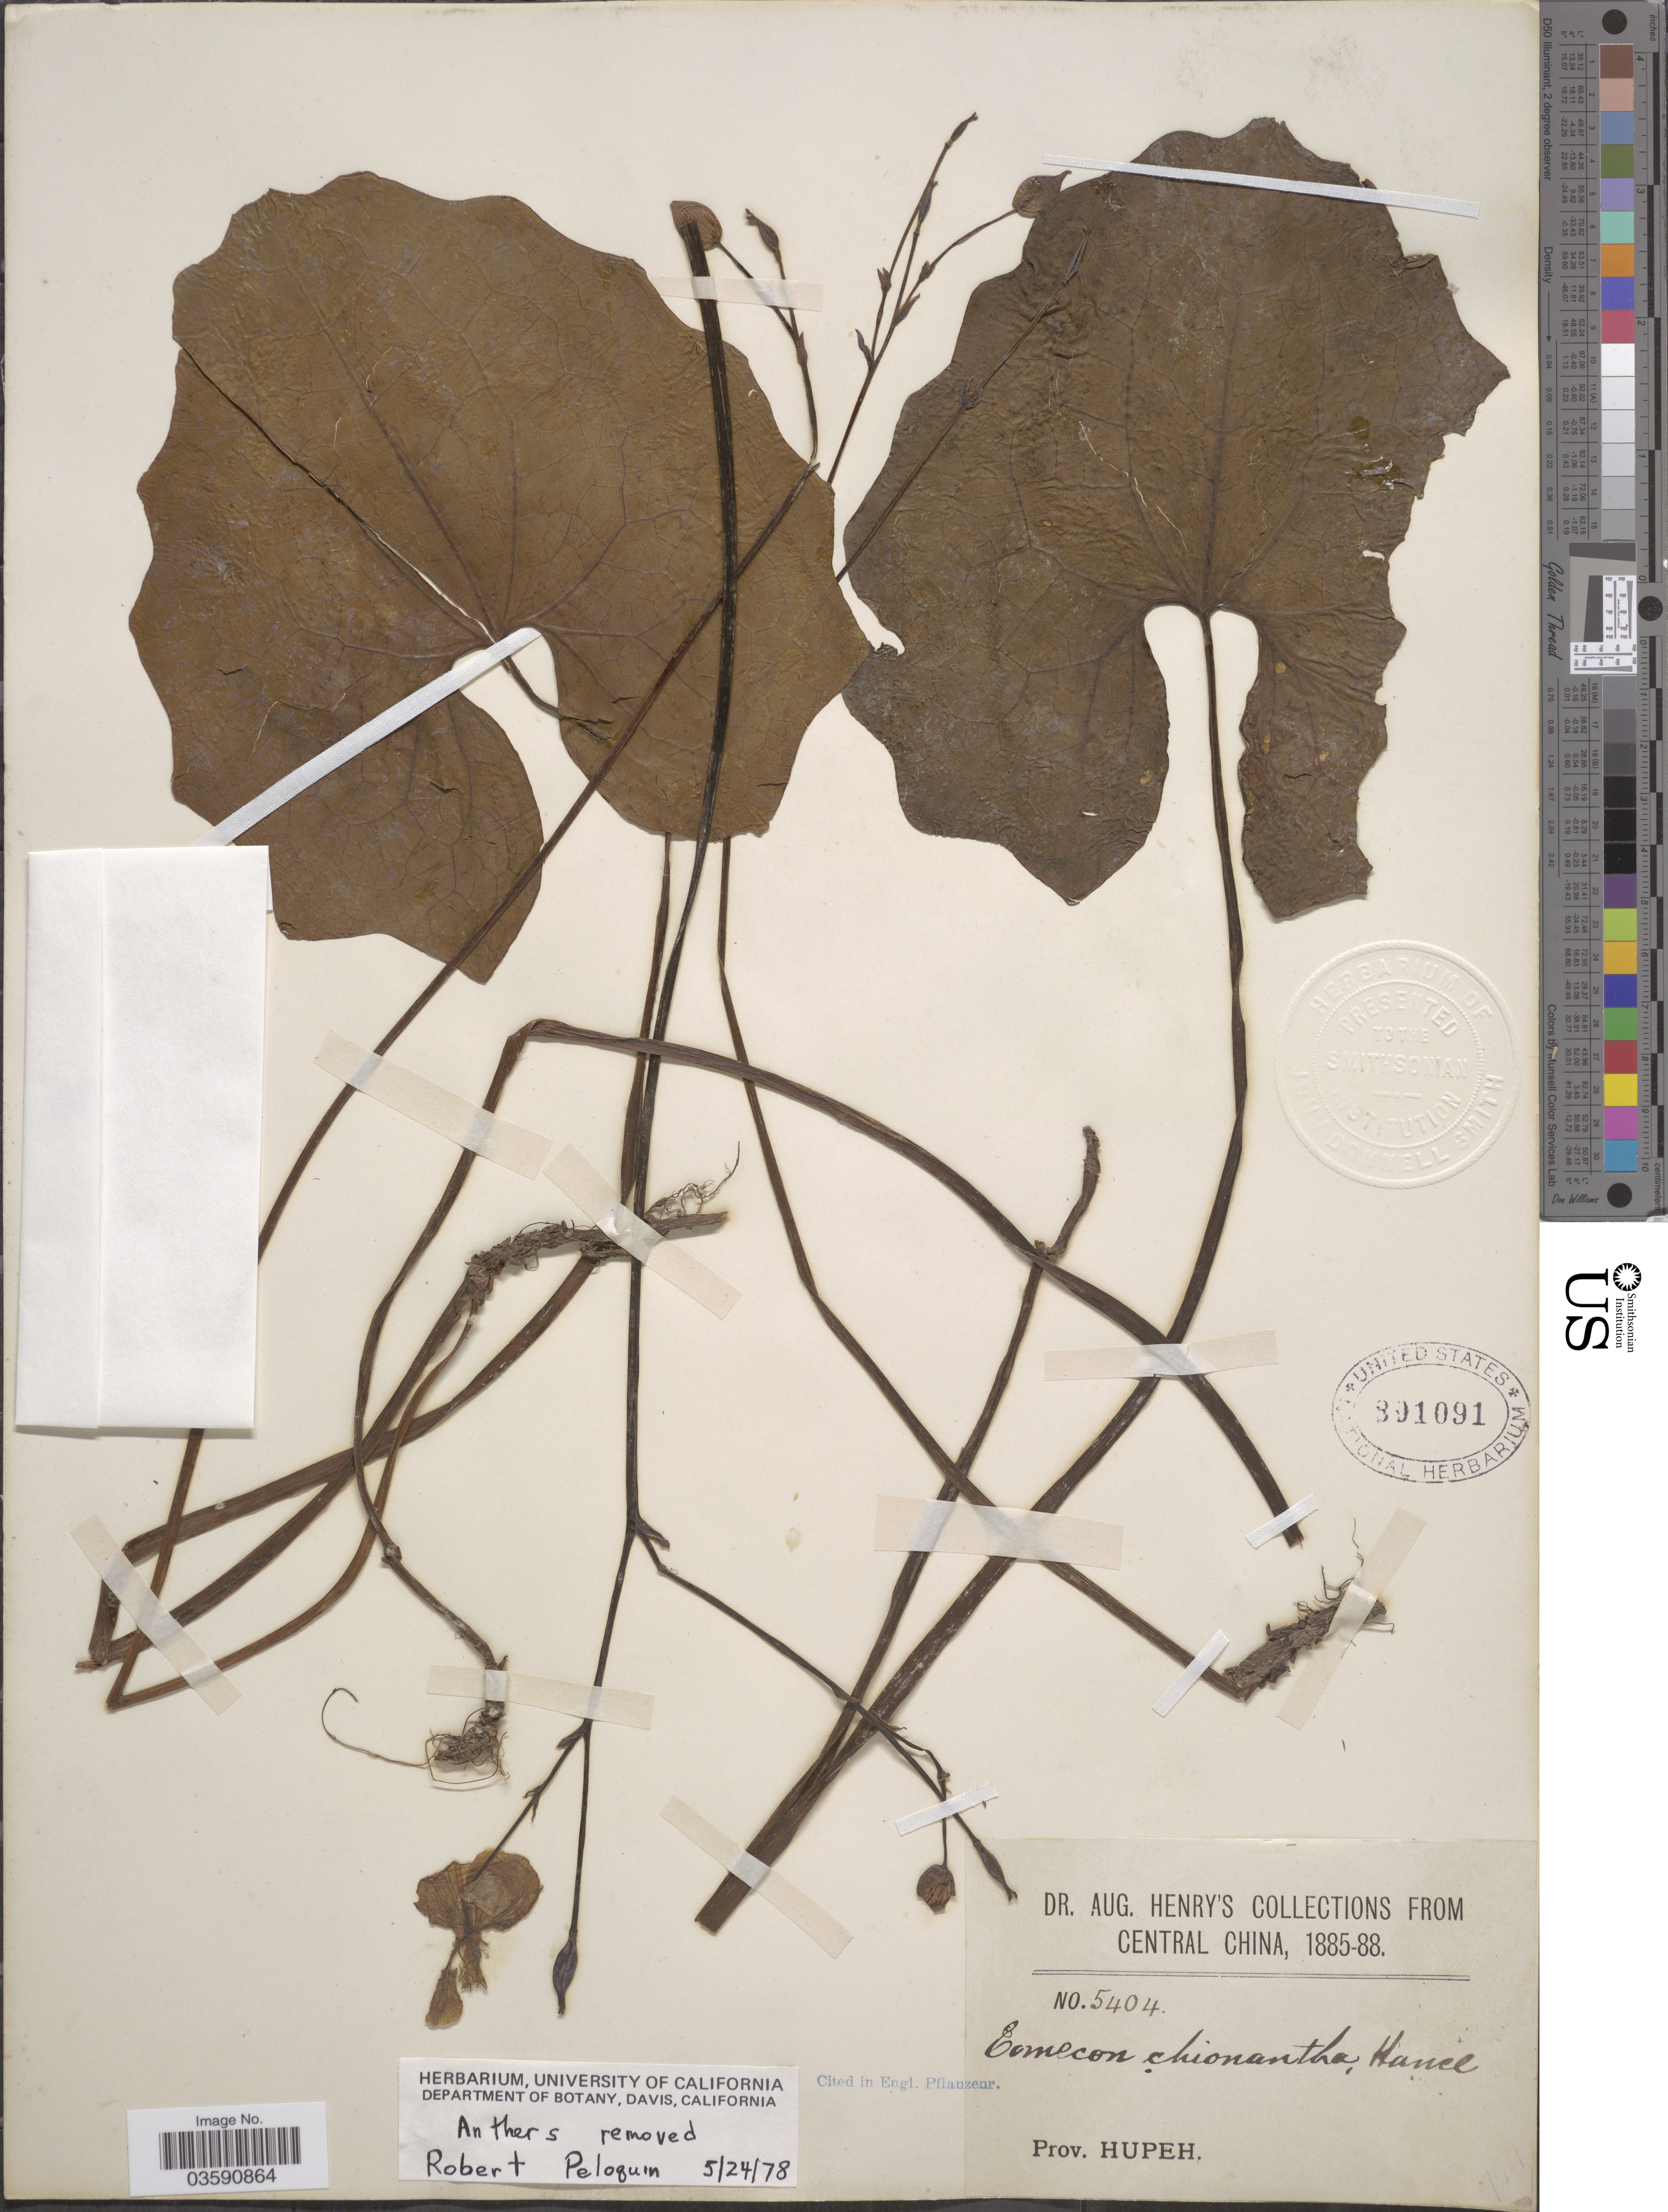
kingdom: Plantae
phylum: Tracheophyta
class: Magnoliopsida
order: Ranunculales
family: Papaveraceae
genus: Eomecon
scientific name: Eomecon chionantha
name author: Hance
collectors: A. Henry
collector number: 5404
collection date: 1885/1888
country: China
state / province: Hubei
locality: Central China. Prov. Hupeh.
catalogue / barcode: US 801091